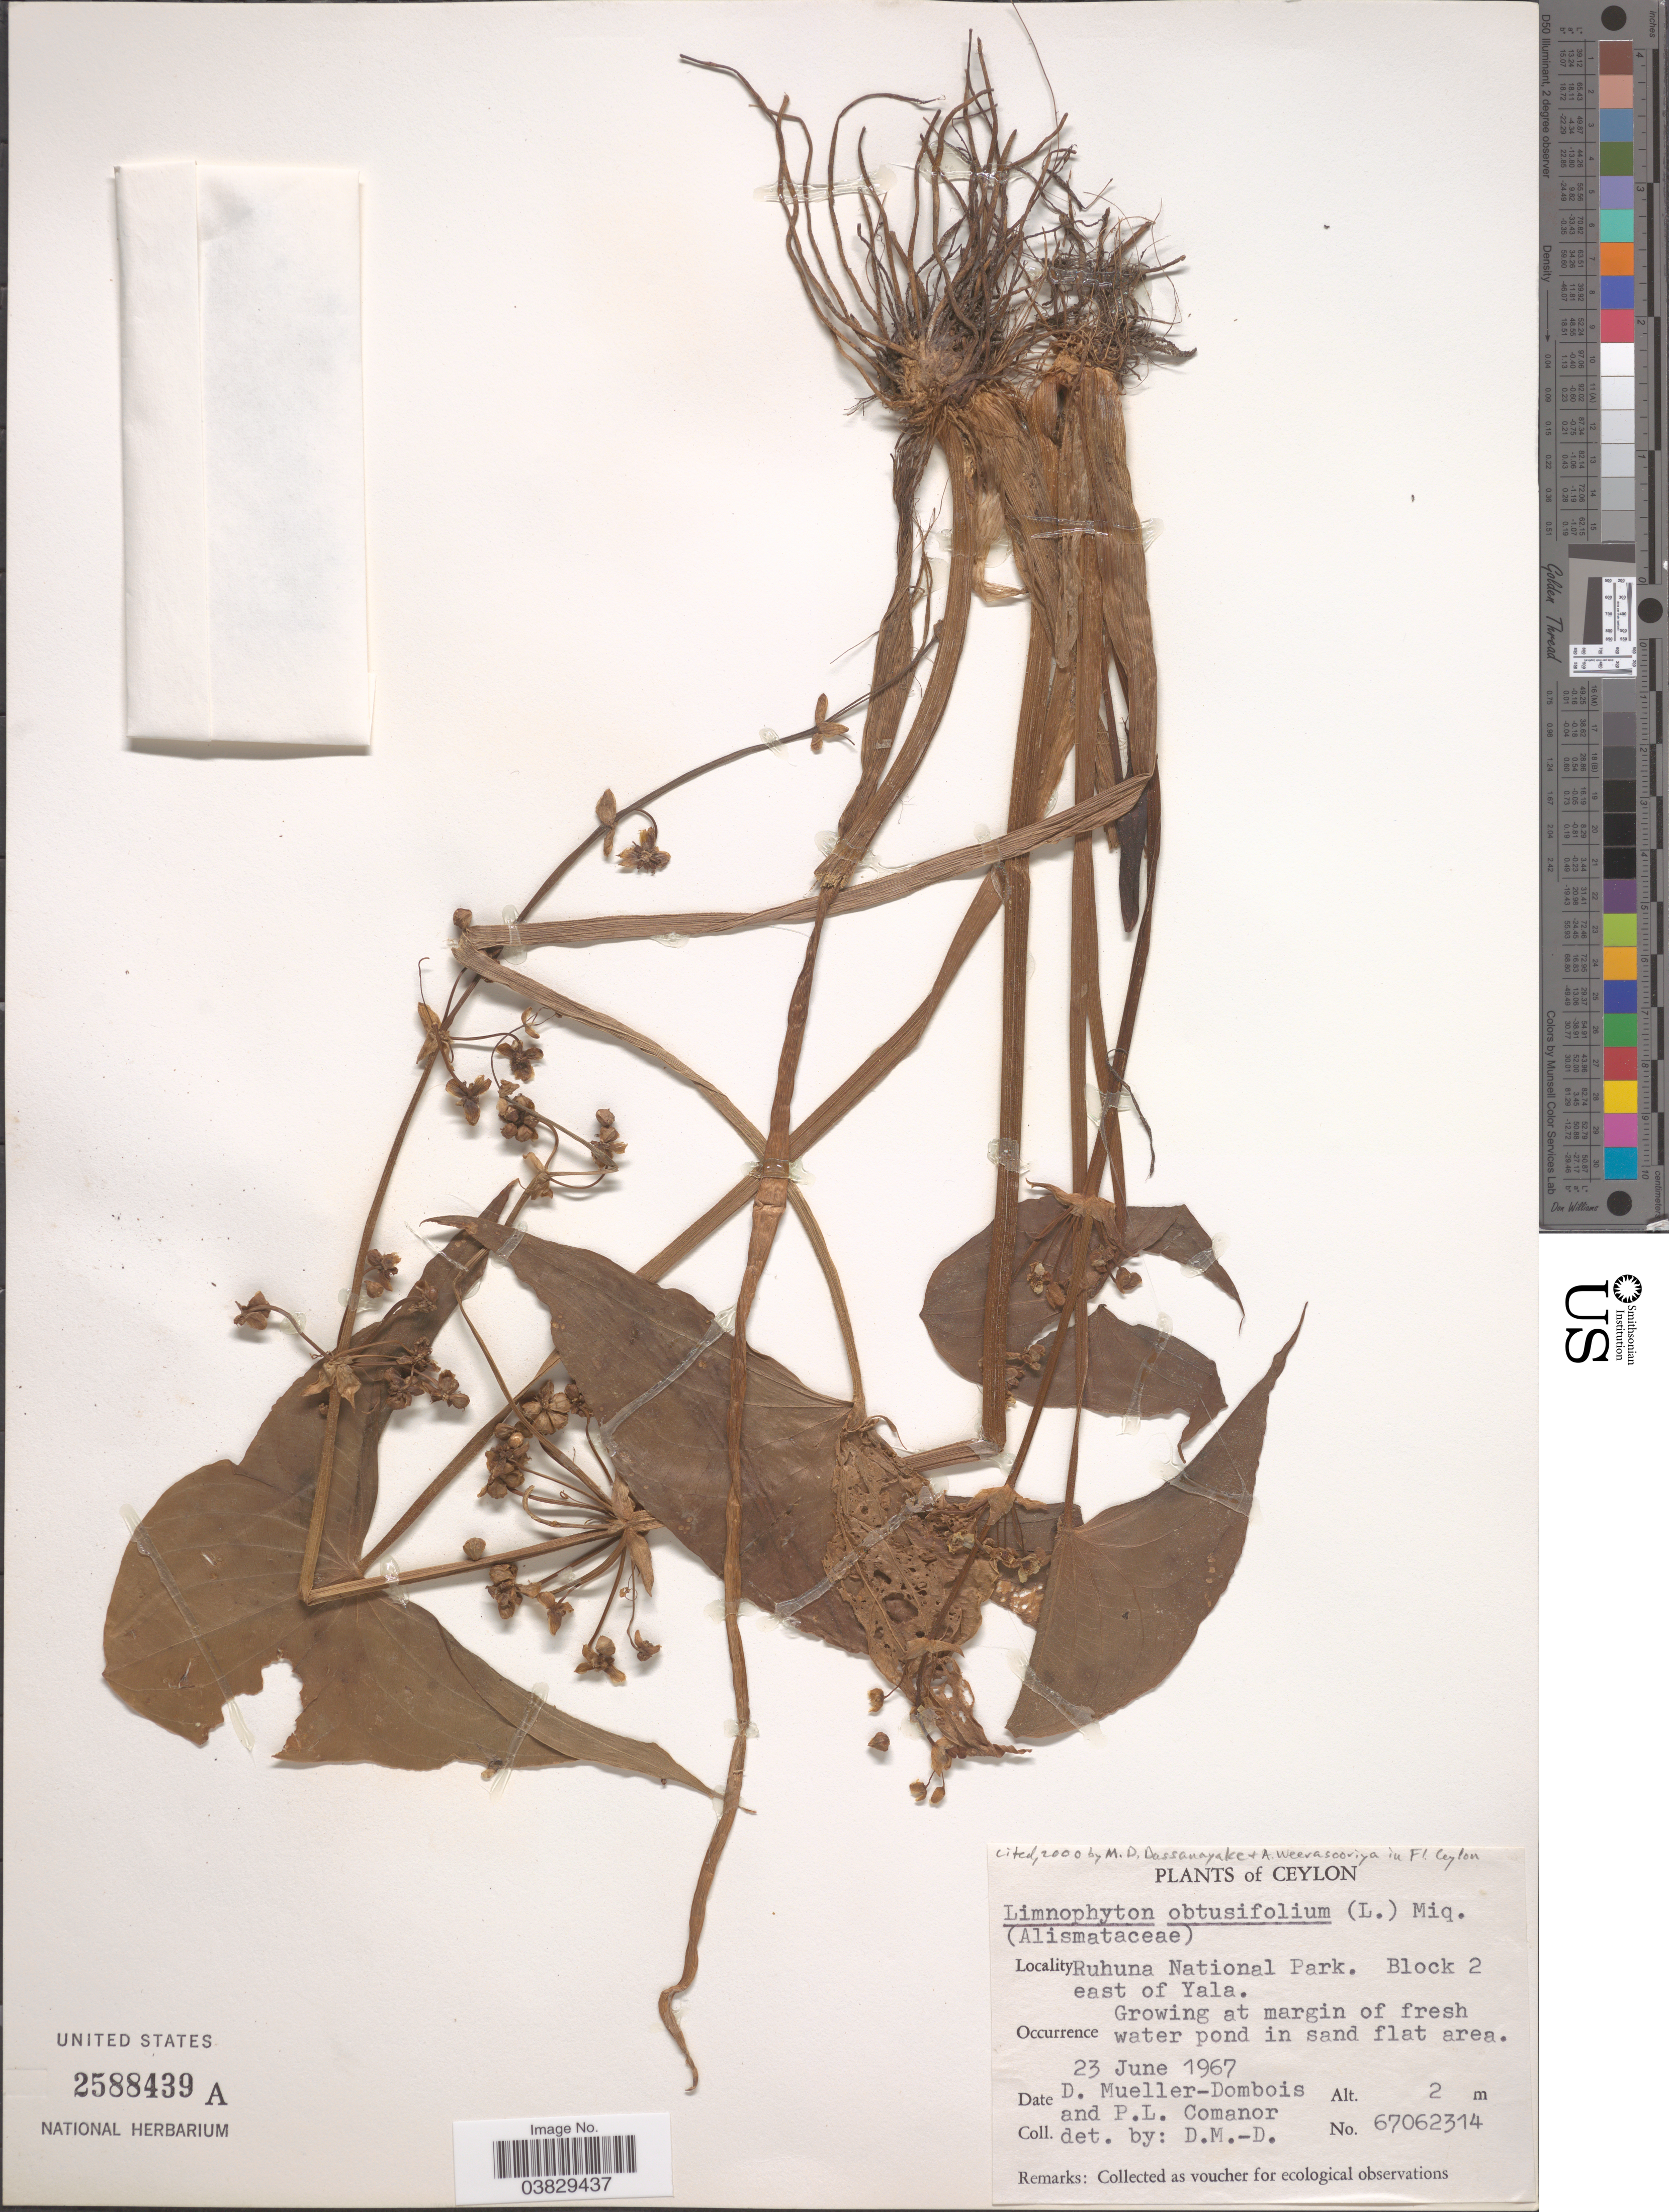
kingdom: Plantae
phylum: Tracheophyta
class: Liliopsida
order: Alismatales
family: Alismataceae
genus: Limnophyton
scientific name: Limnophyton obtusifolium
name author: (L.) Miq.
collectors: D. Meuller-Dombois & P. Comanor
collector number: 67062314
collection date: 1967-06-23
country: Sri Lanka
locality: Ceylon. Ruhuna National Park. Block 2 east of Yala.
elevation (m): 2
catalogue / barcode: US 2588439A